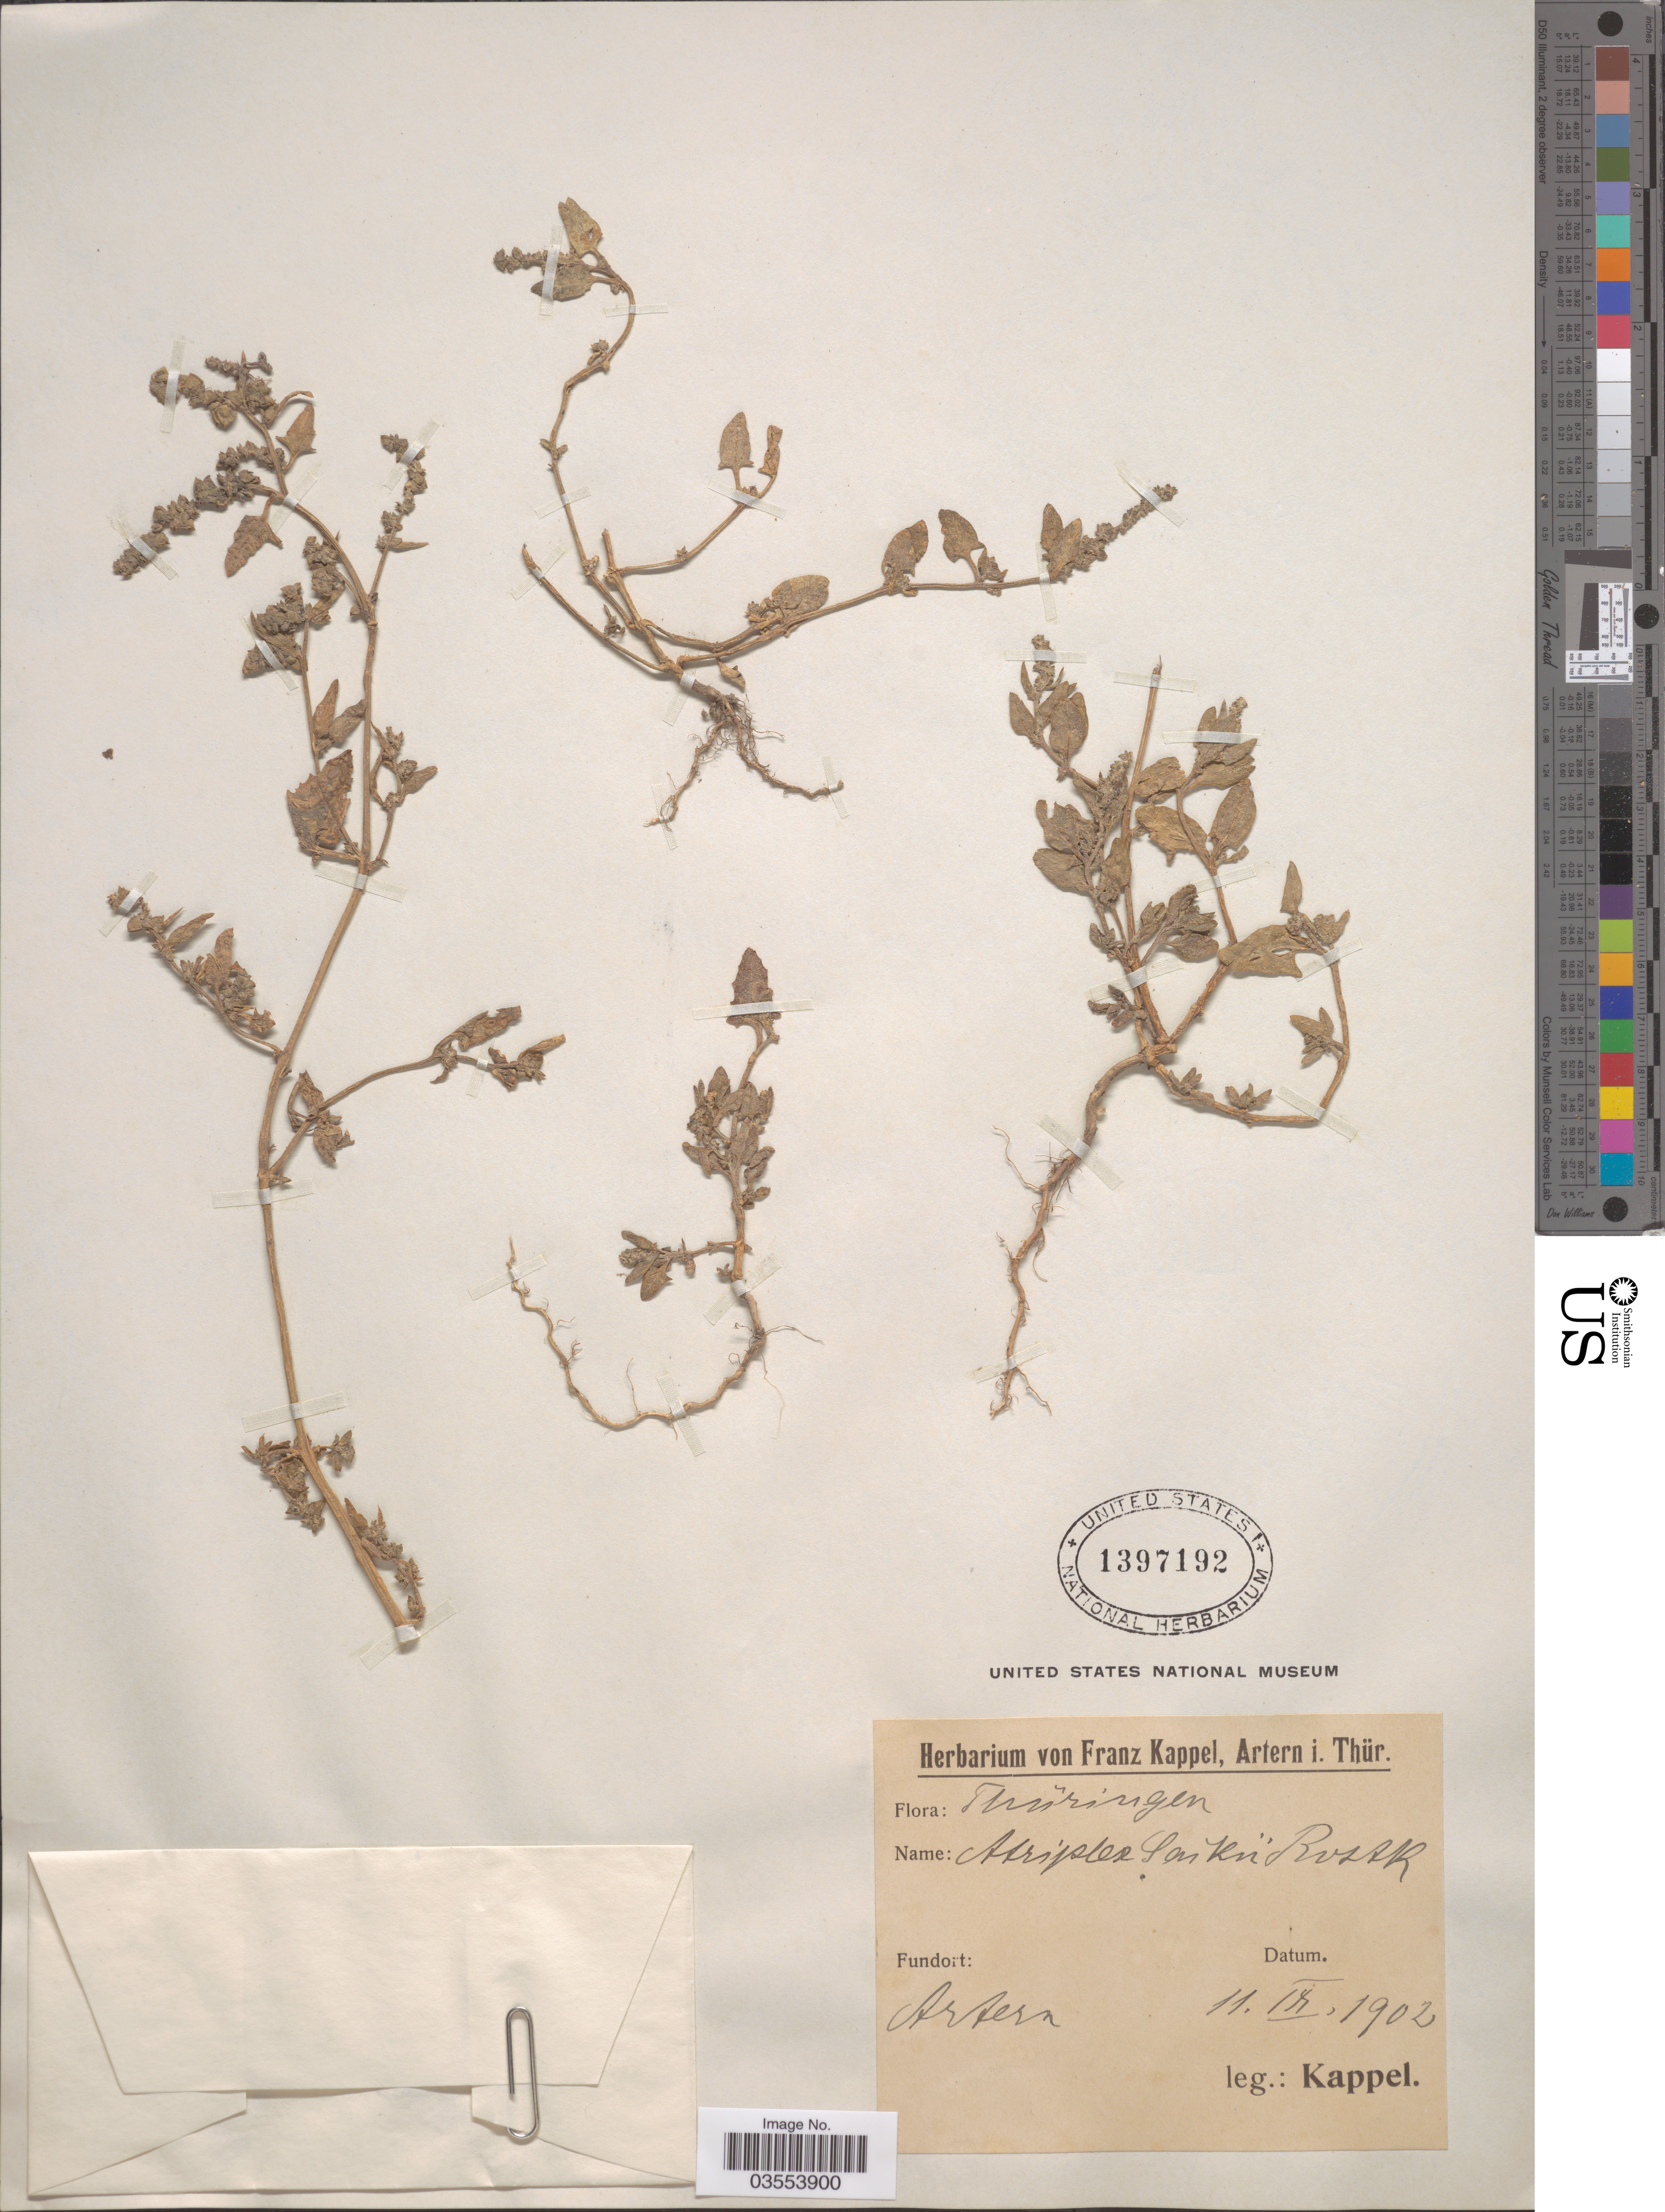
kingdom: Plantae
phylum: Tracheophyta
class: Magnoliopsida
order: Caryophyllales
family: Amaranthaceae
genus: Atriplex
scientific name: Atriplex sackii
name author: Rostk. & Schmidt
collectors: F. Kappel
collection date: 1902-09-11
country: Germany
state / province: Thuringia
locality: Artern.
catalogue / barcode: US 1397192